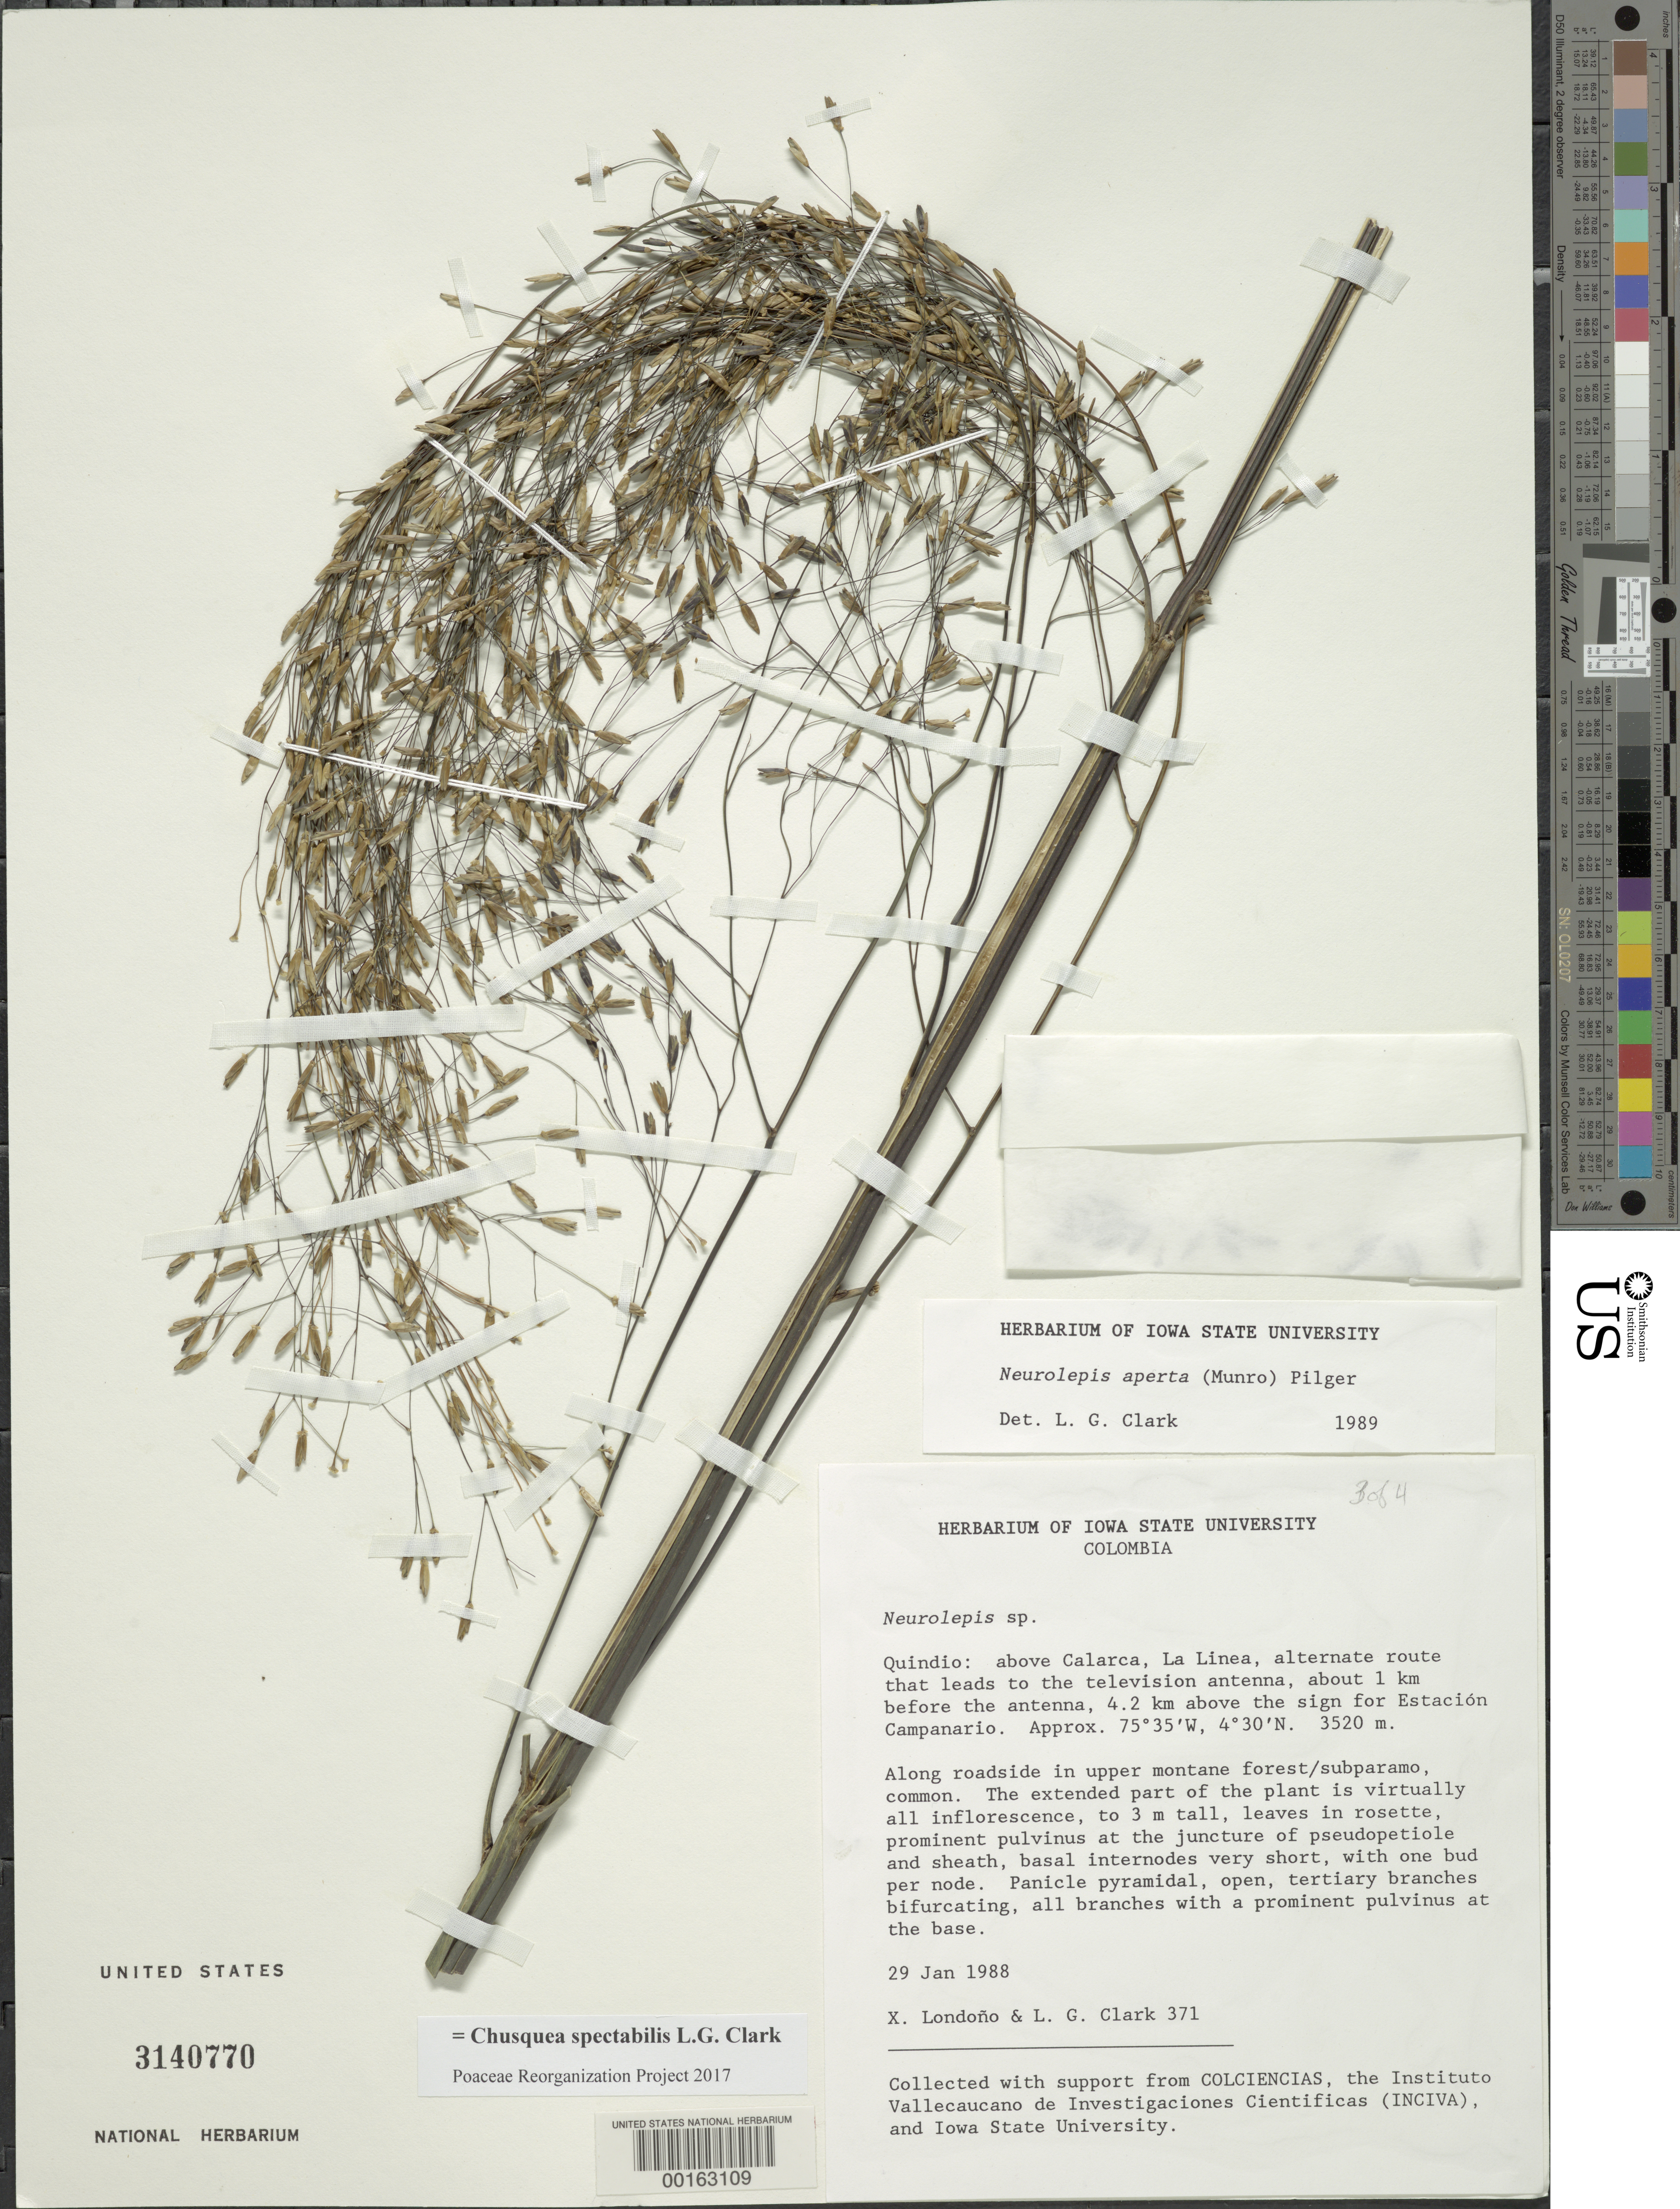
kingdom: Plantae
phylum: Tracheophyta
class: Liliopsida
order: Poales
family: Poaceae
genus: Chusquea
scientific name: Chusquea spectabilis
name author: L.G. Clark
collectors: X. Londoño & L. G. Clark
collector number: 371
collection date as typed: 29 Jan 1988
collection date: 1988-01-29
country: Colombia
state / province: Quindío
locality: Above Calarca, La Linea, alternate route that leads to the television antenna, 1 km before antenna, above sign for Estacion Campanario.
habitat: Along roadside in upper montane forest/subparamo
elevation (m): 3520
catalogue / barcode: US 3140770